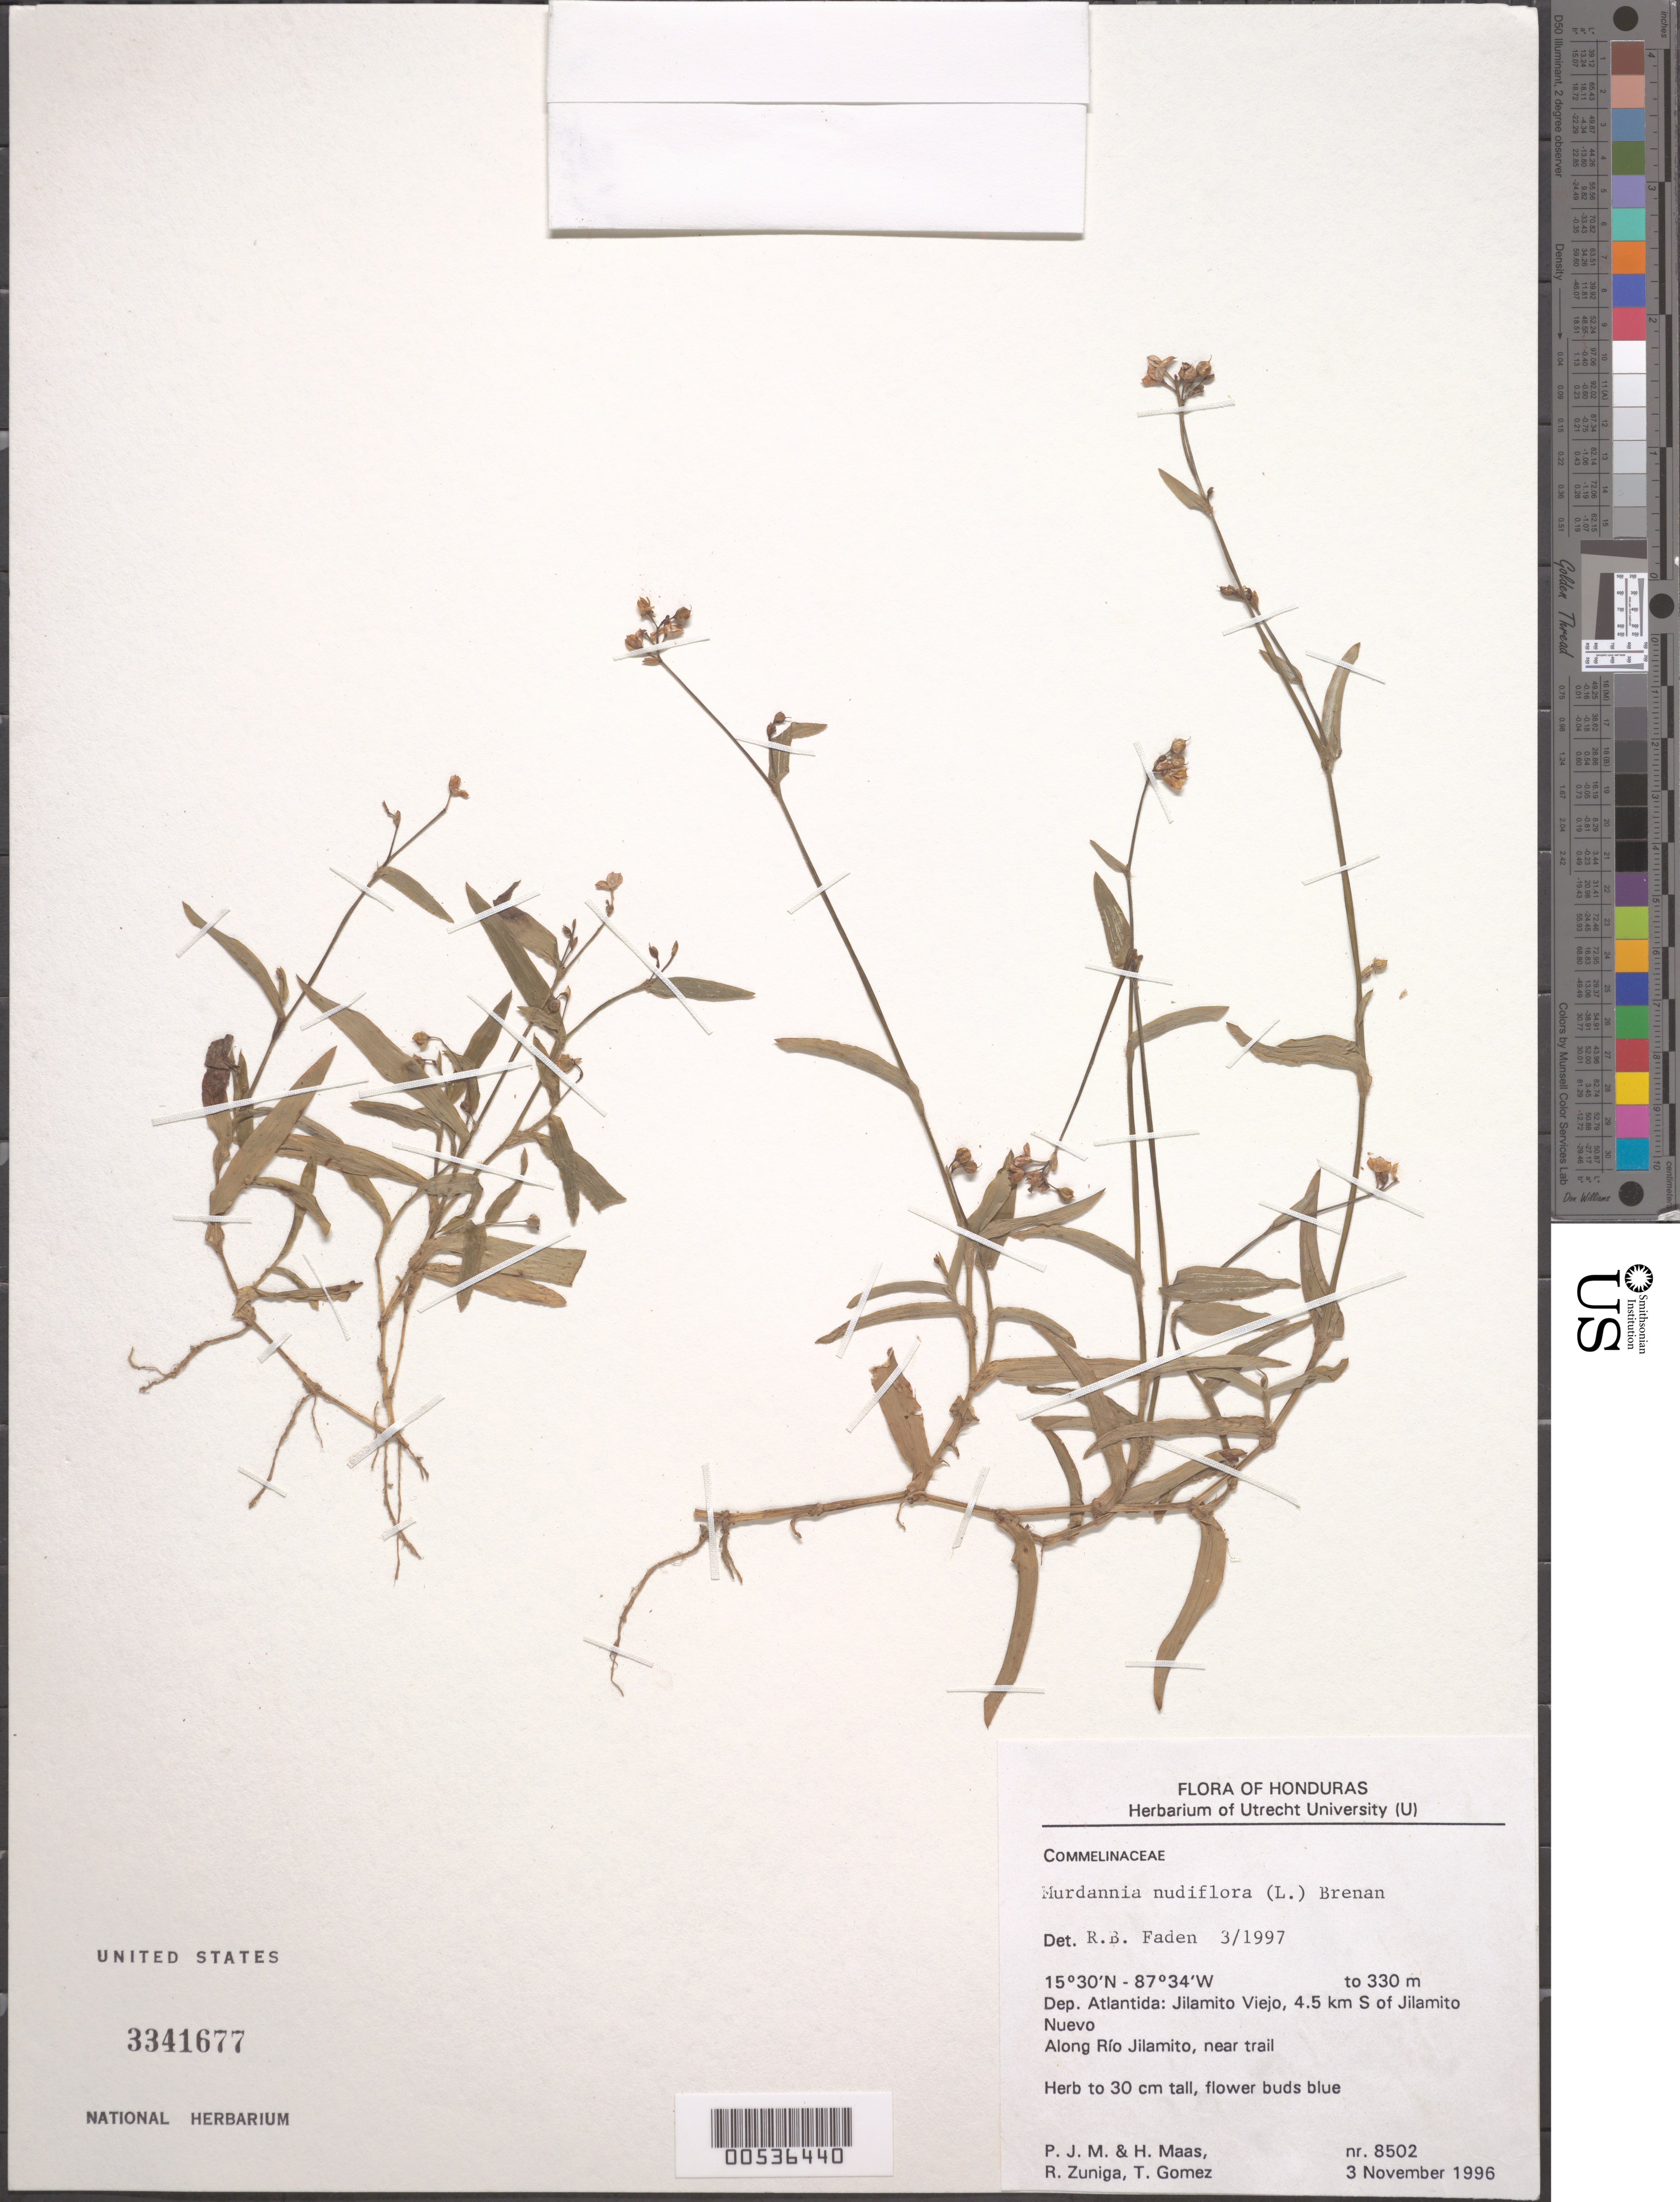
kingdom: Plantae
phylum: Tracheophyta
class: Liliopsida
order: Commelinales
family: Commelinaceae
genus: Murdannia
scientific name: Murdannia nudiflora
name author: (L.) Brenan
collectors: P. Maas, H. Maas van de Kamer, R. Zuniga & T. Gomez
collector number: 8502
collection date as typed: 03 Nov 1996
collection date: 1996-11-03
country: Honduras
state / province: Atlántida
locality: Jilamito Viejo, S of Jilamito Nuevo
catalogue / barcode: US 3341677